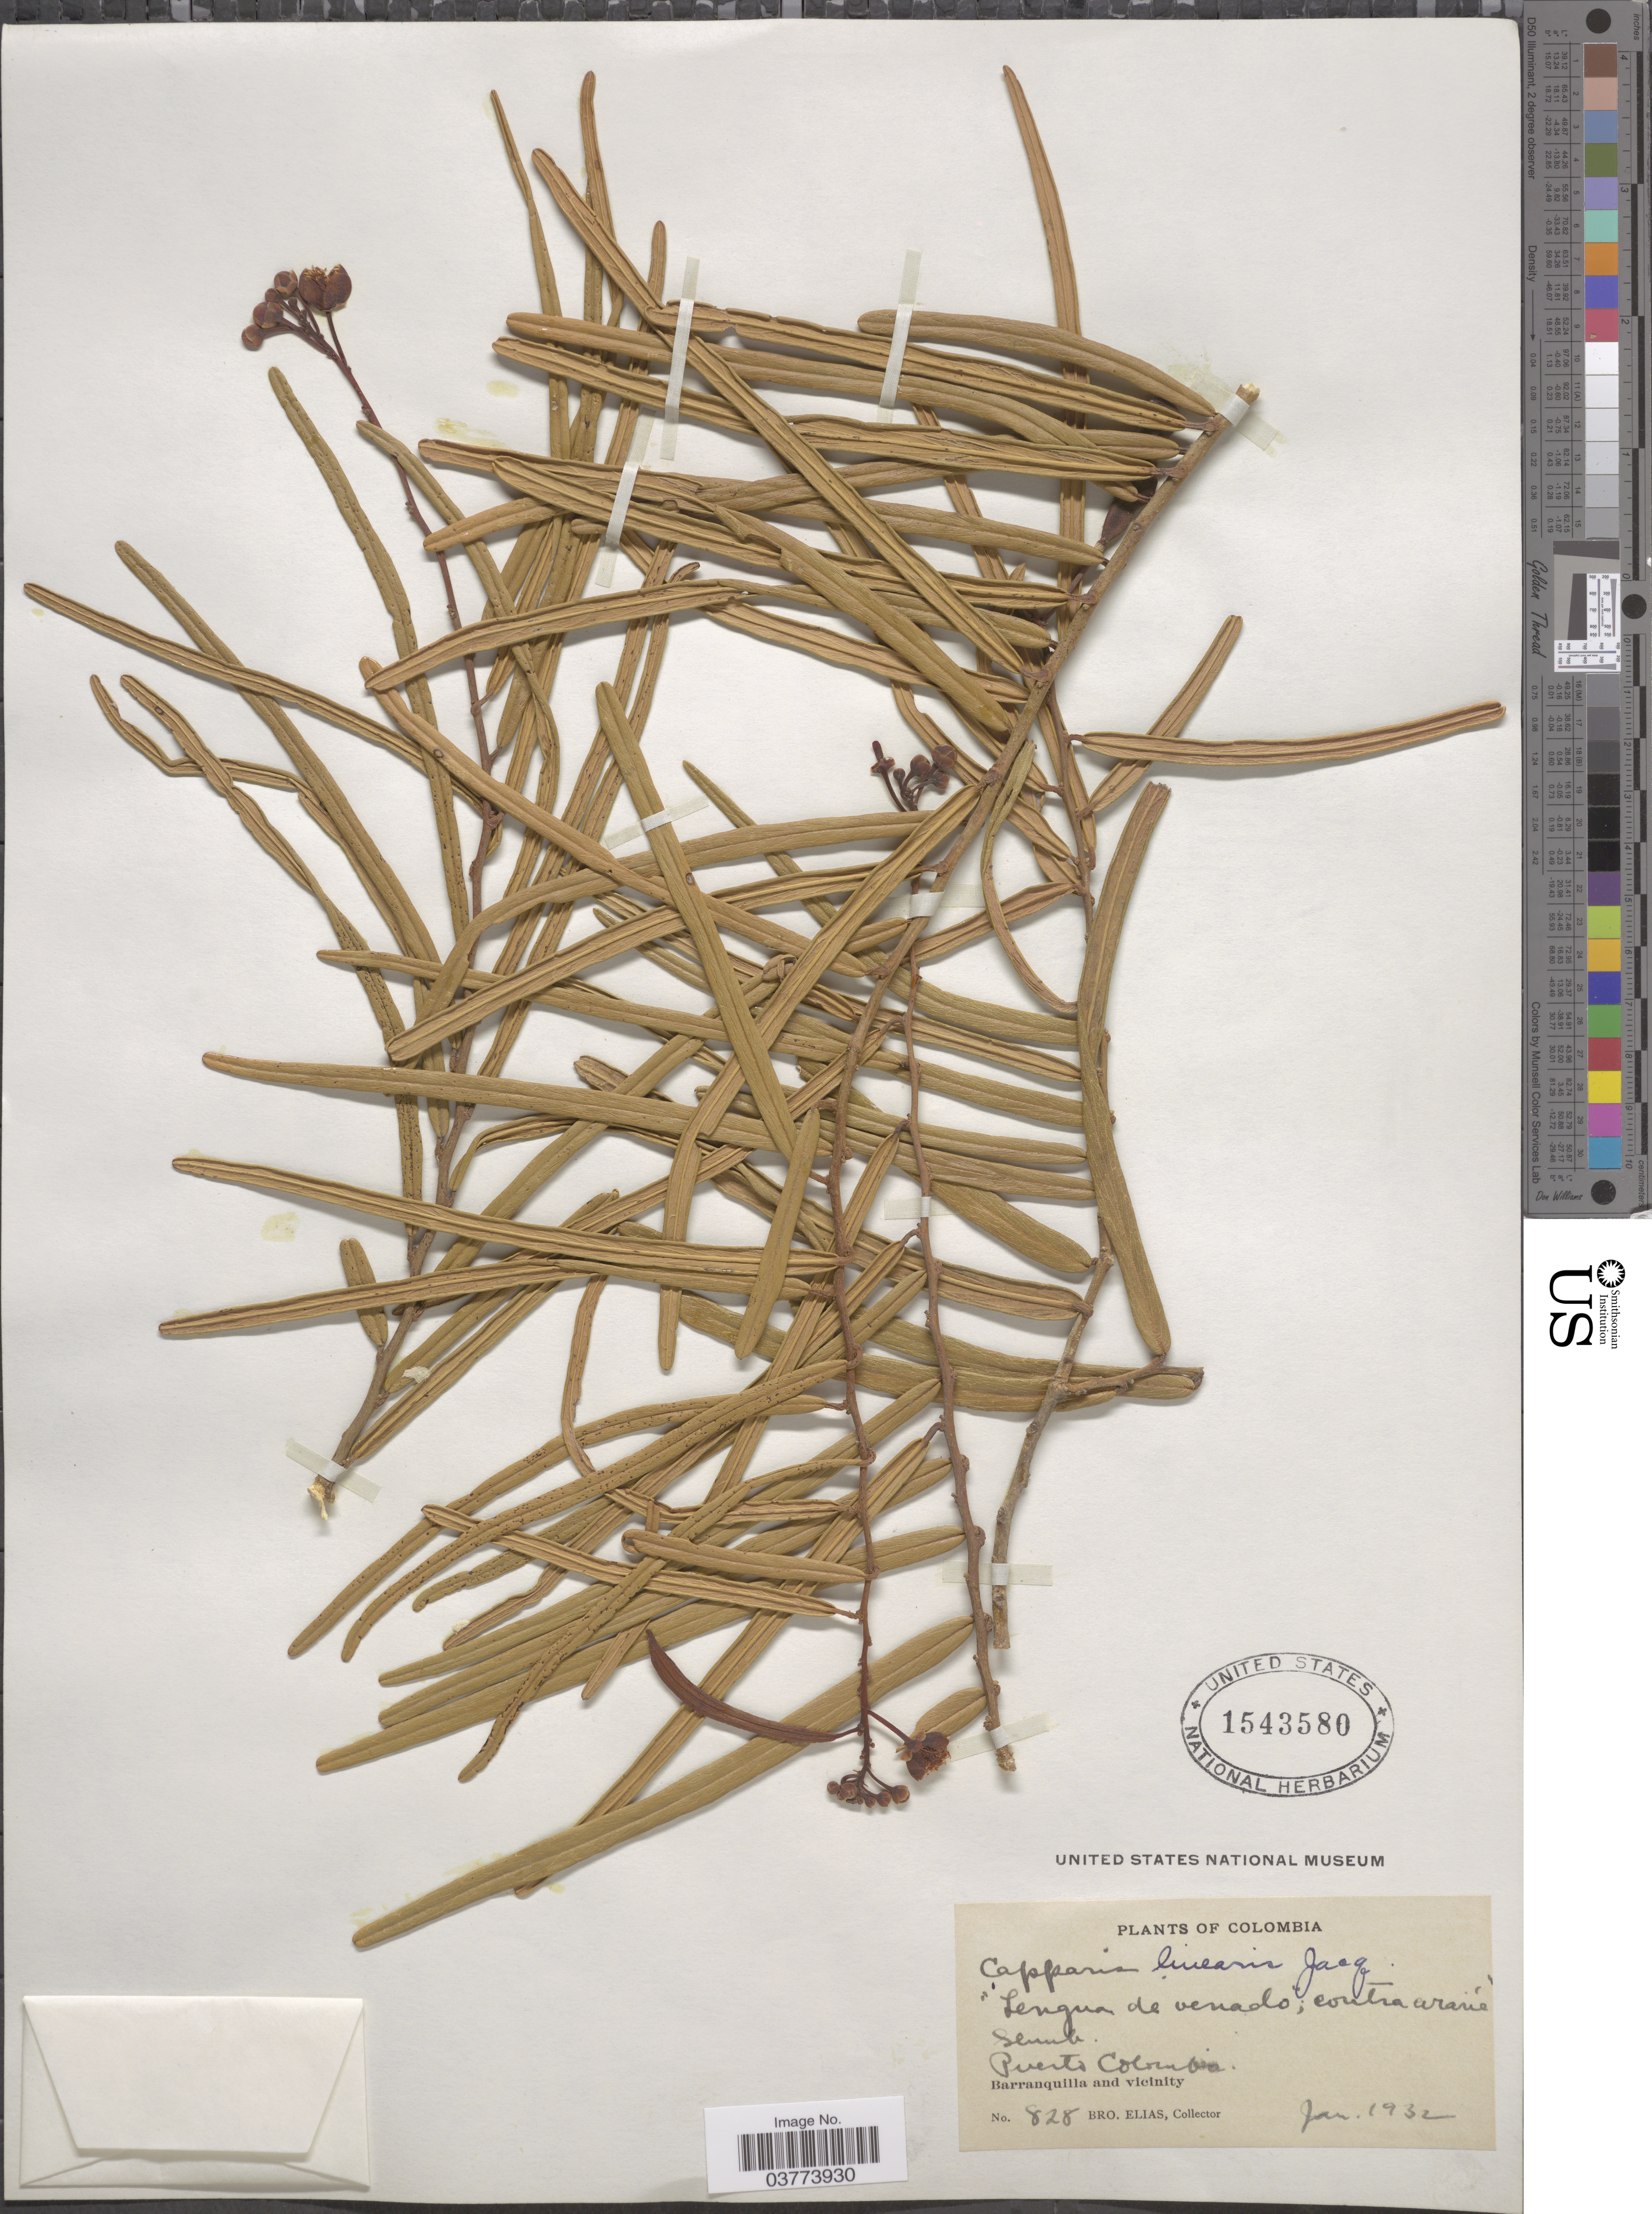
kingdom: Plantae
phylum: Tracheophyta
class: Magnoliopsida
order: Brassicales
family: Capparaceae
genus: Cynophalla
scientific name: Cynophalla linearis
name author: (Jacq.) J. Presl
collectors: Bro. Elias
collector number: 828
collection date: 1932-01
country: Colombia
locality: Puerto Colombia. Barranquilla and vicinity.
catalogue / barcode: US 1543580